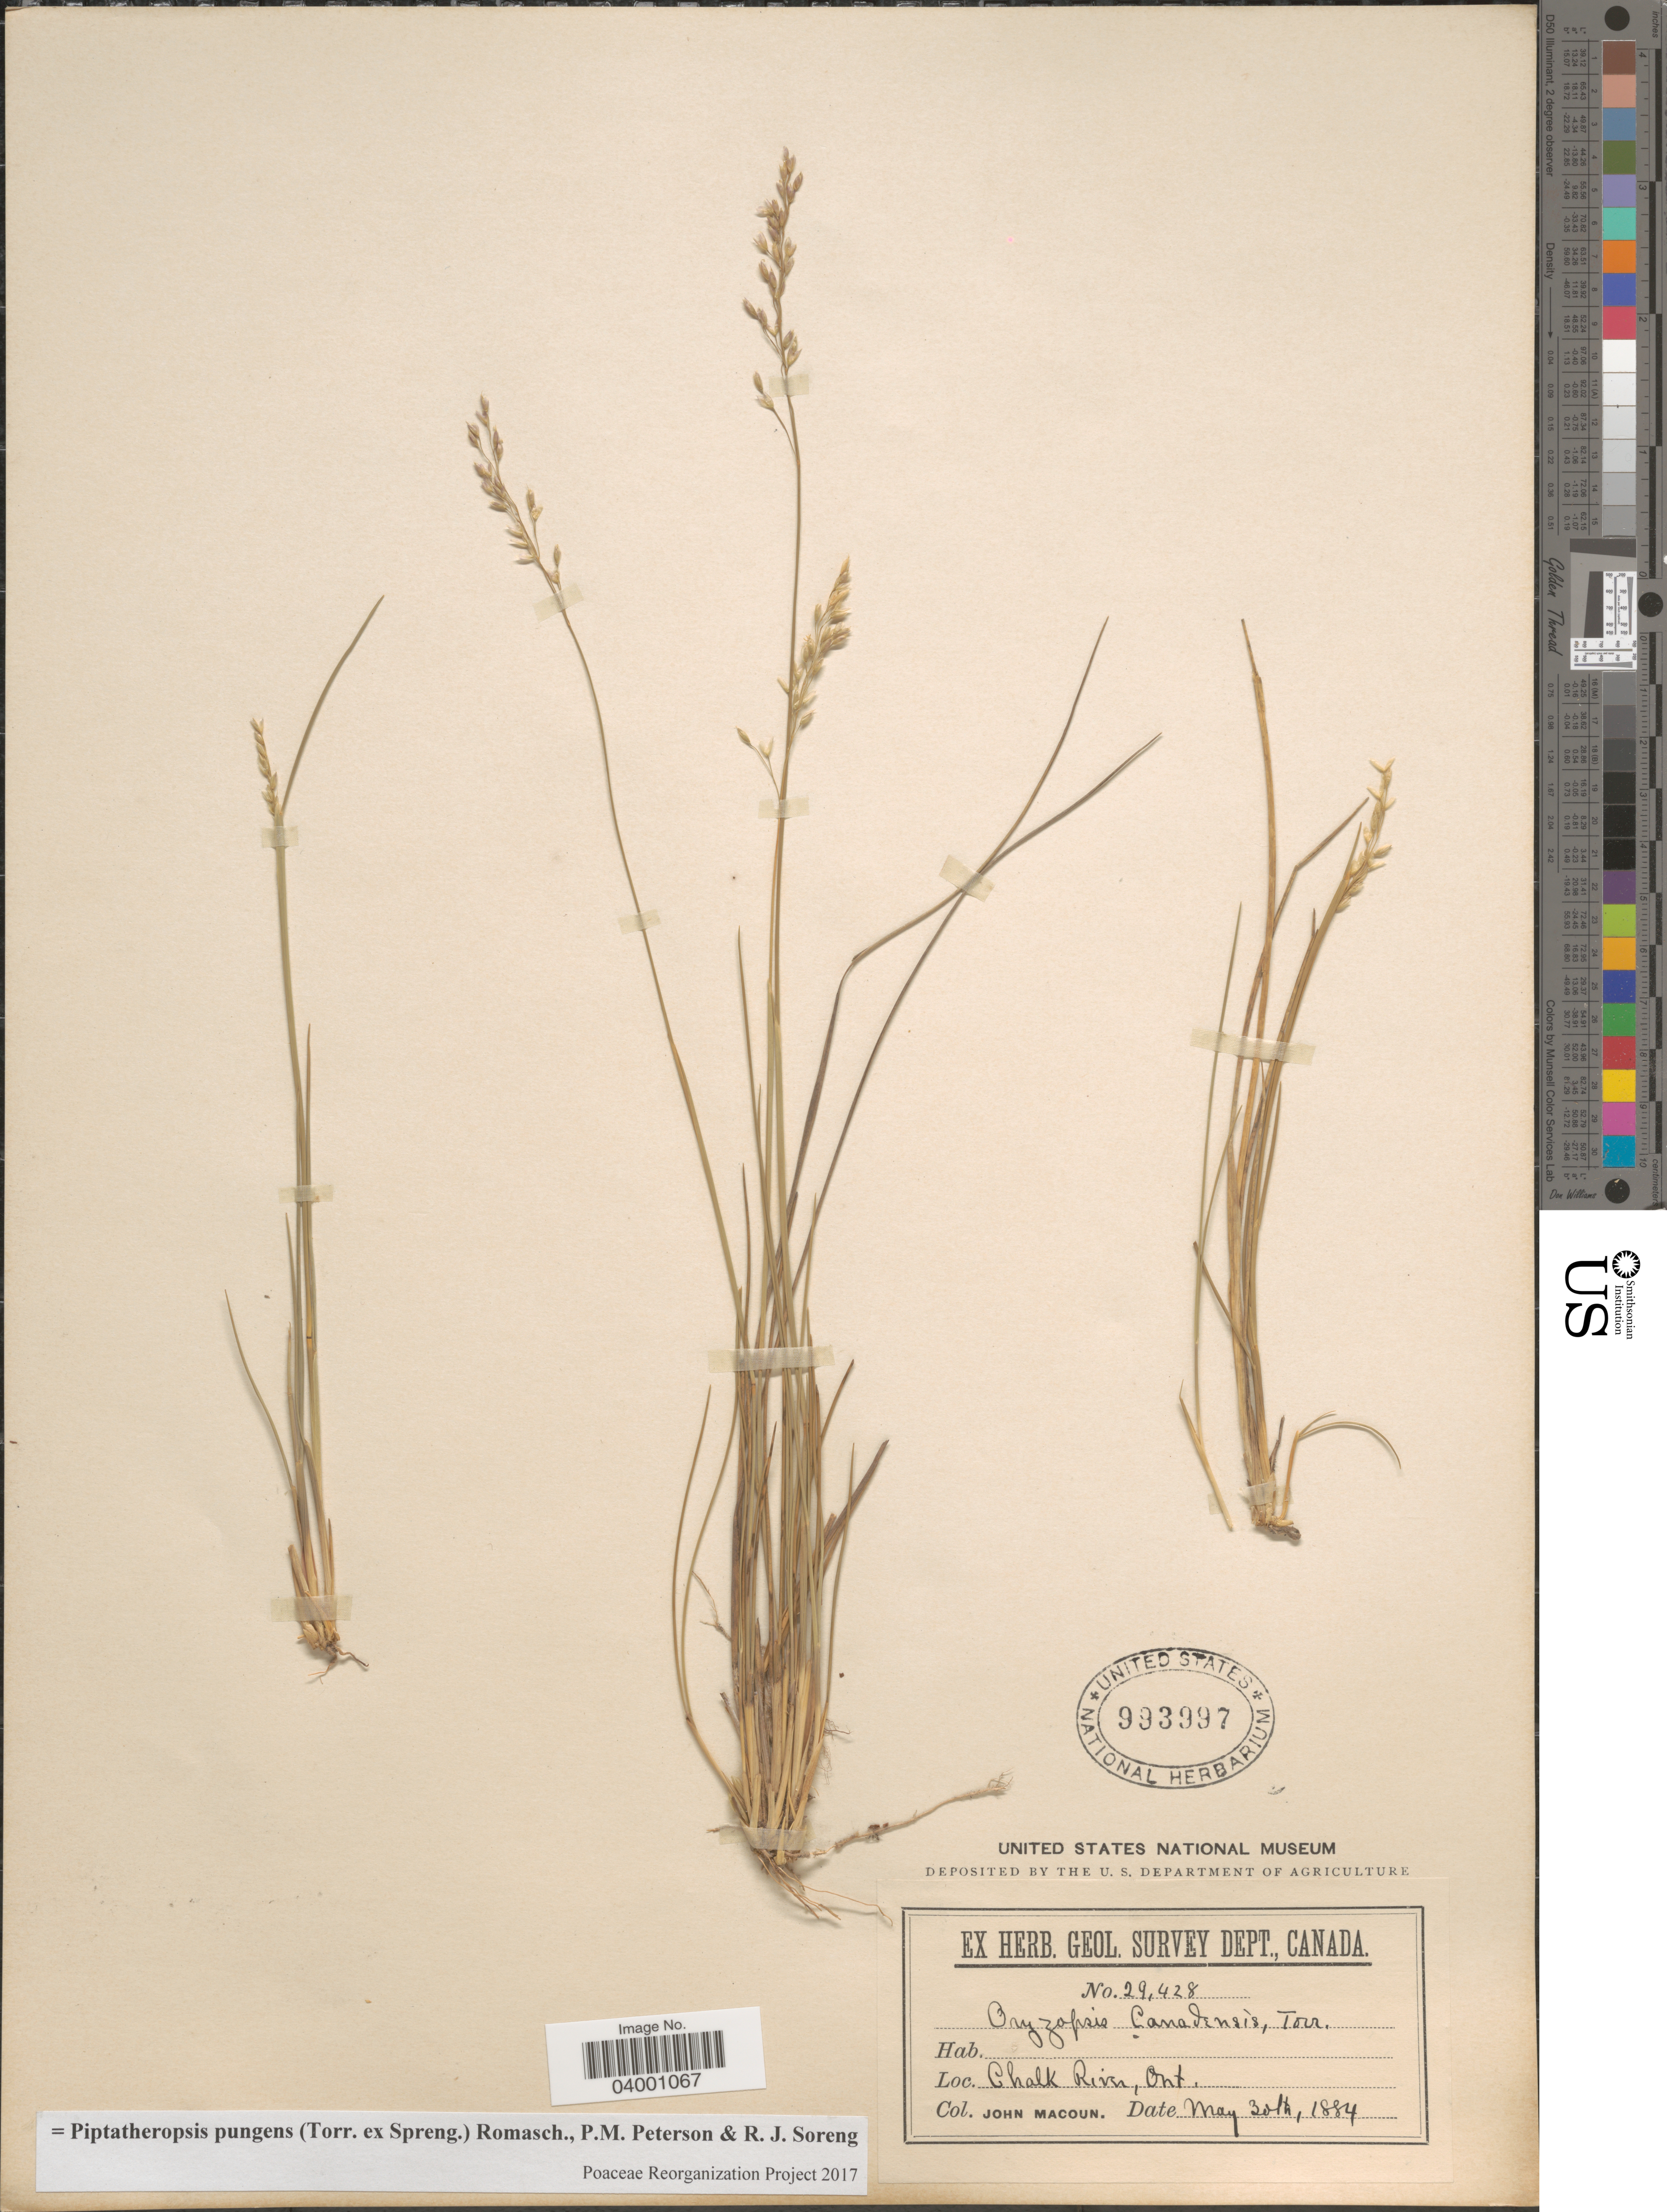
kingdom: Plantae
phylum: Tracheophyta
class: Liliopsida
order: Poales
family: Poaceae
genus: Piptatheropsis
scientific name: Piptatheropsis pungens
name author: (Torr. ex Spreng.) Romasch. et al.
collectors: J. Macoun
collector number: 29428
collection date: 1884-05-30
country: Canada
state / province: Ontario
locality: Chalk River.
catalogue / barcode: US 993997